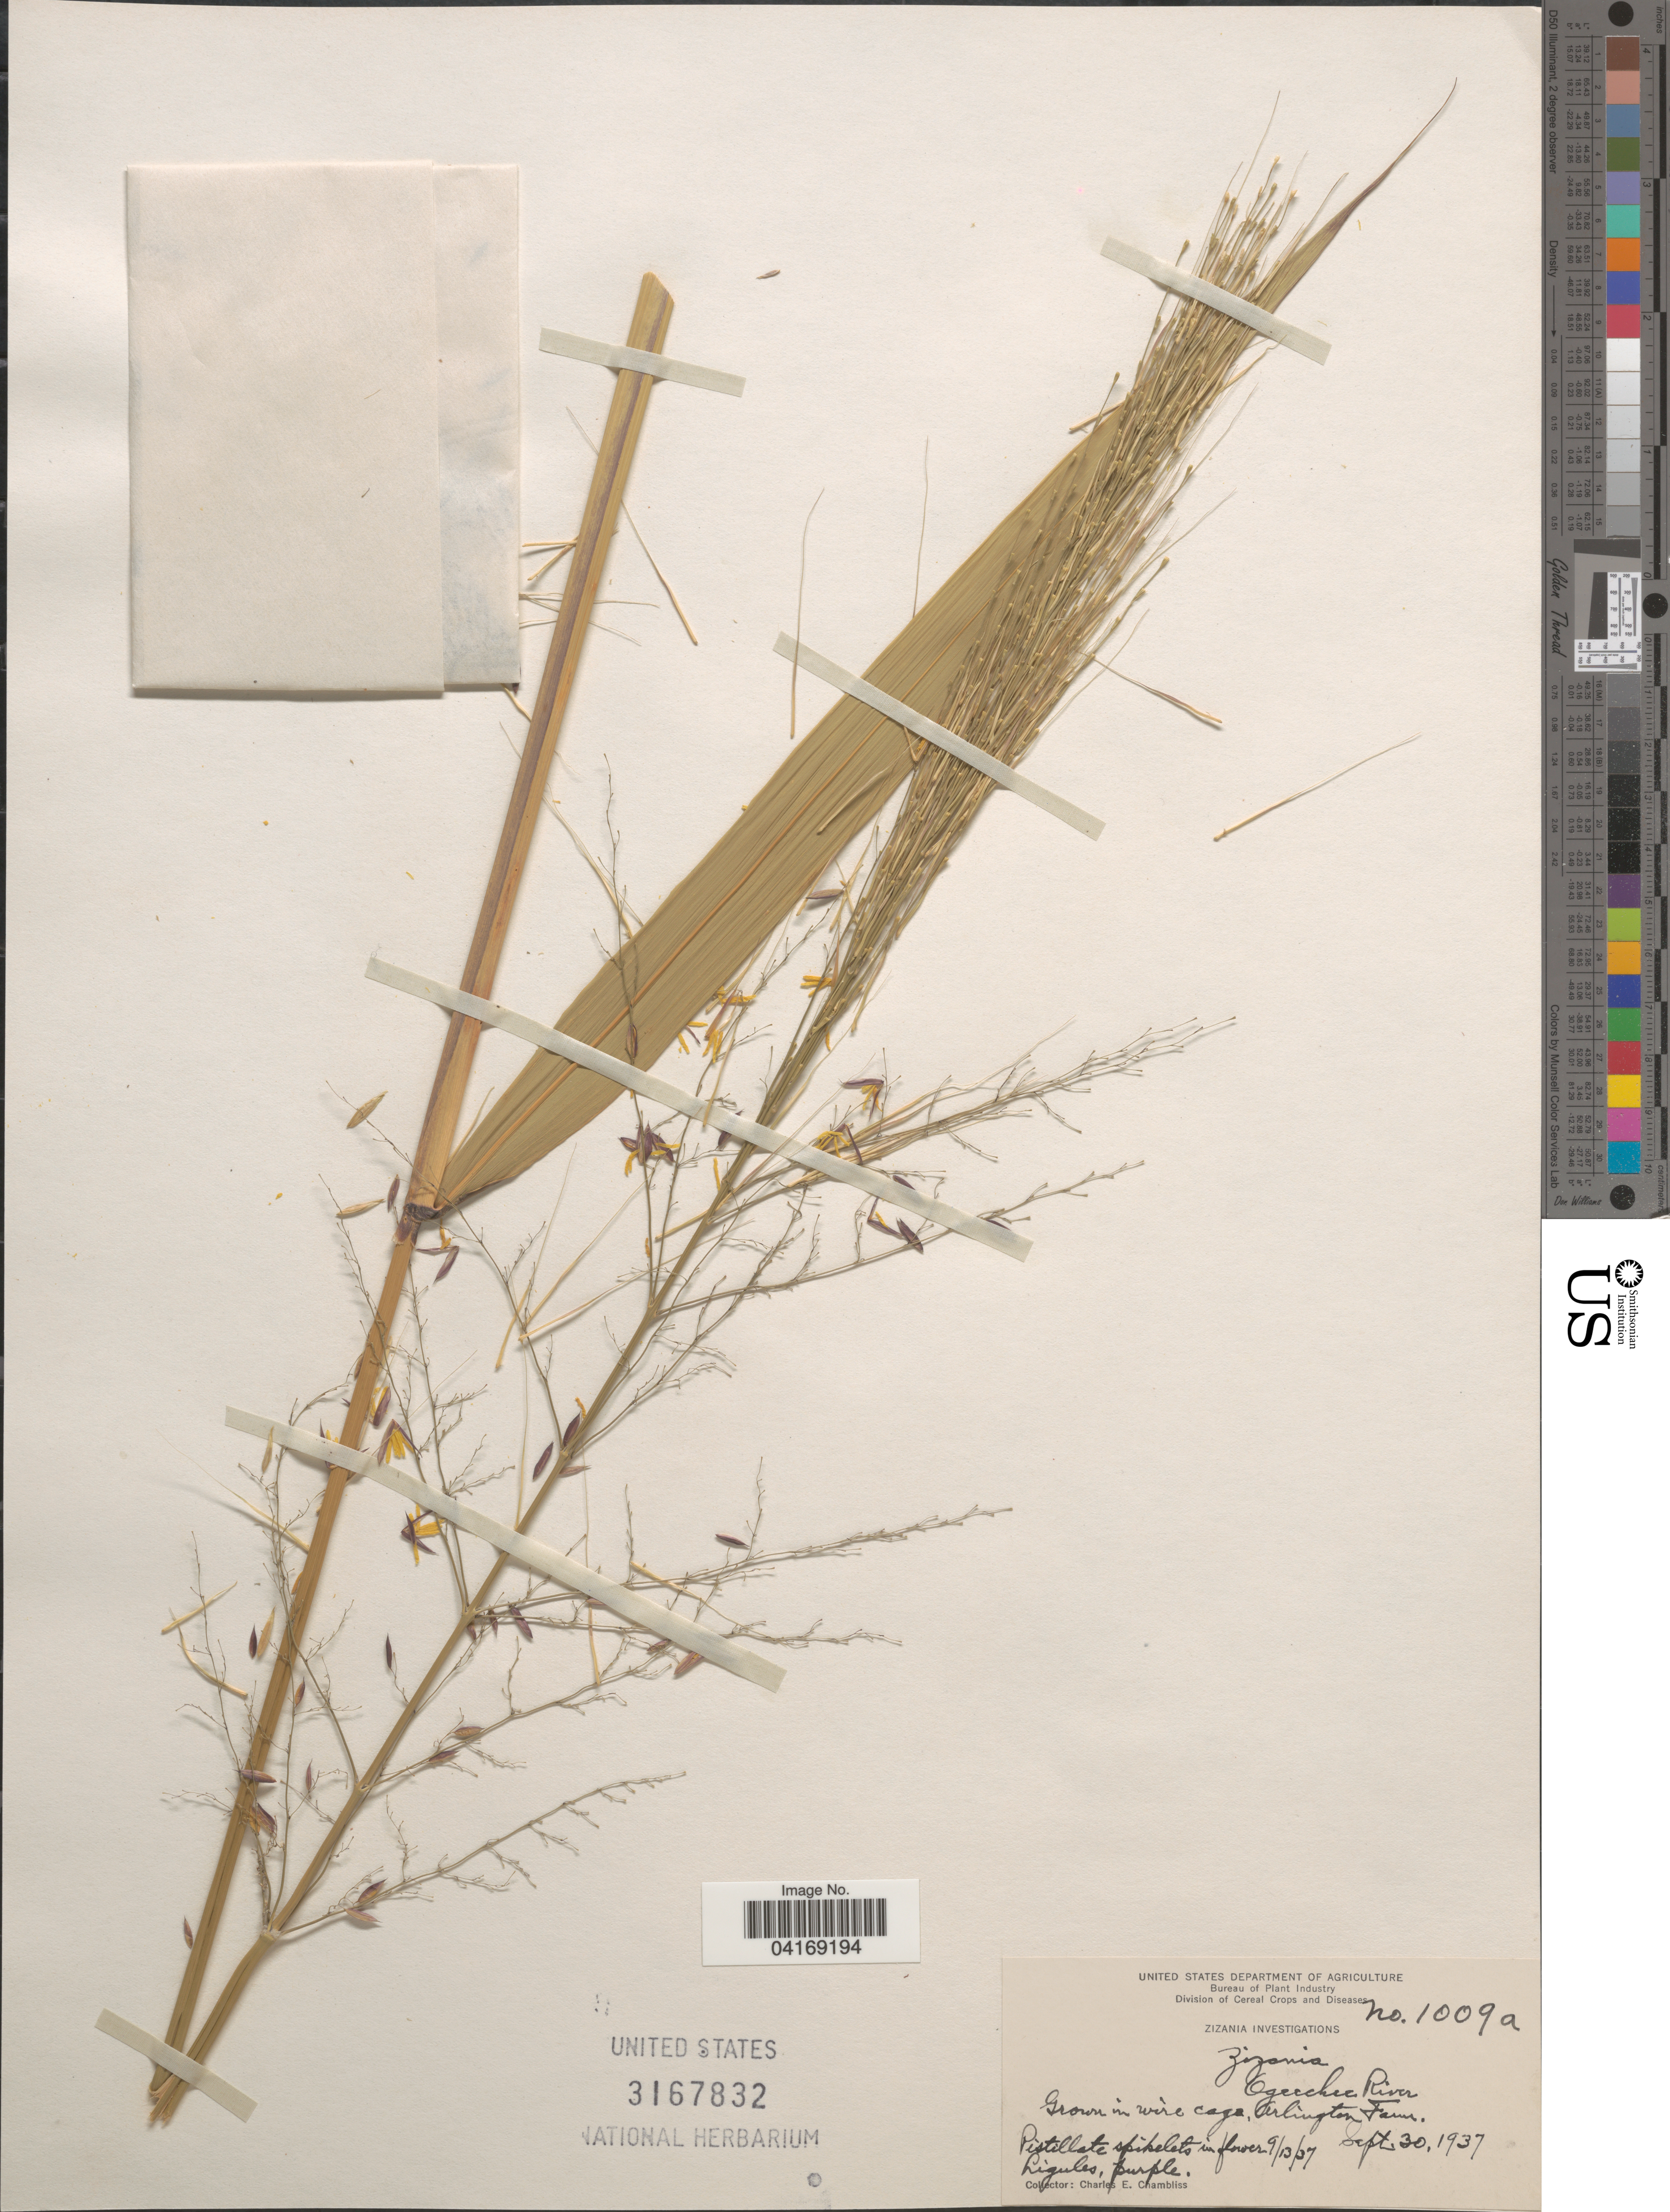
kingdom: Plantae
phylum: Tracheophyta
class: Liliopsida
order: Poales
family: Poaceae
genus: Zizania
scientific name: Zizania sp.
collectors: C. Chambliss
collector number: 1009a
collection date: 1937-09-30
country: United States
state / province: Georgia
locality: In wire cage, Arlington Farm. Ogeechee River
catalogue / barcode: US 3167832